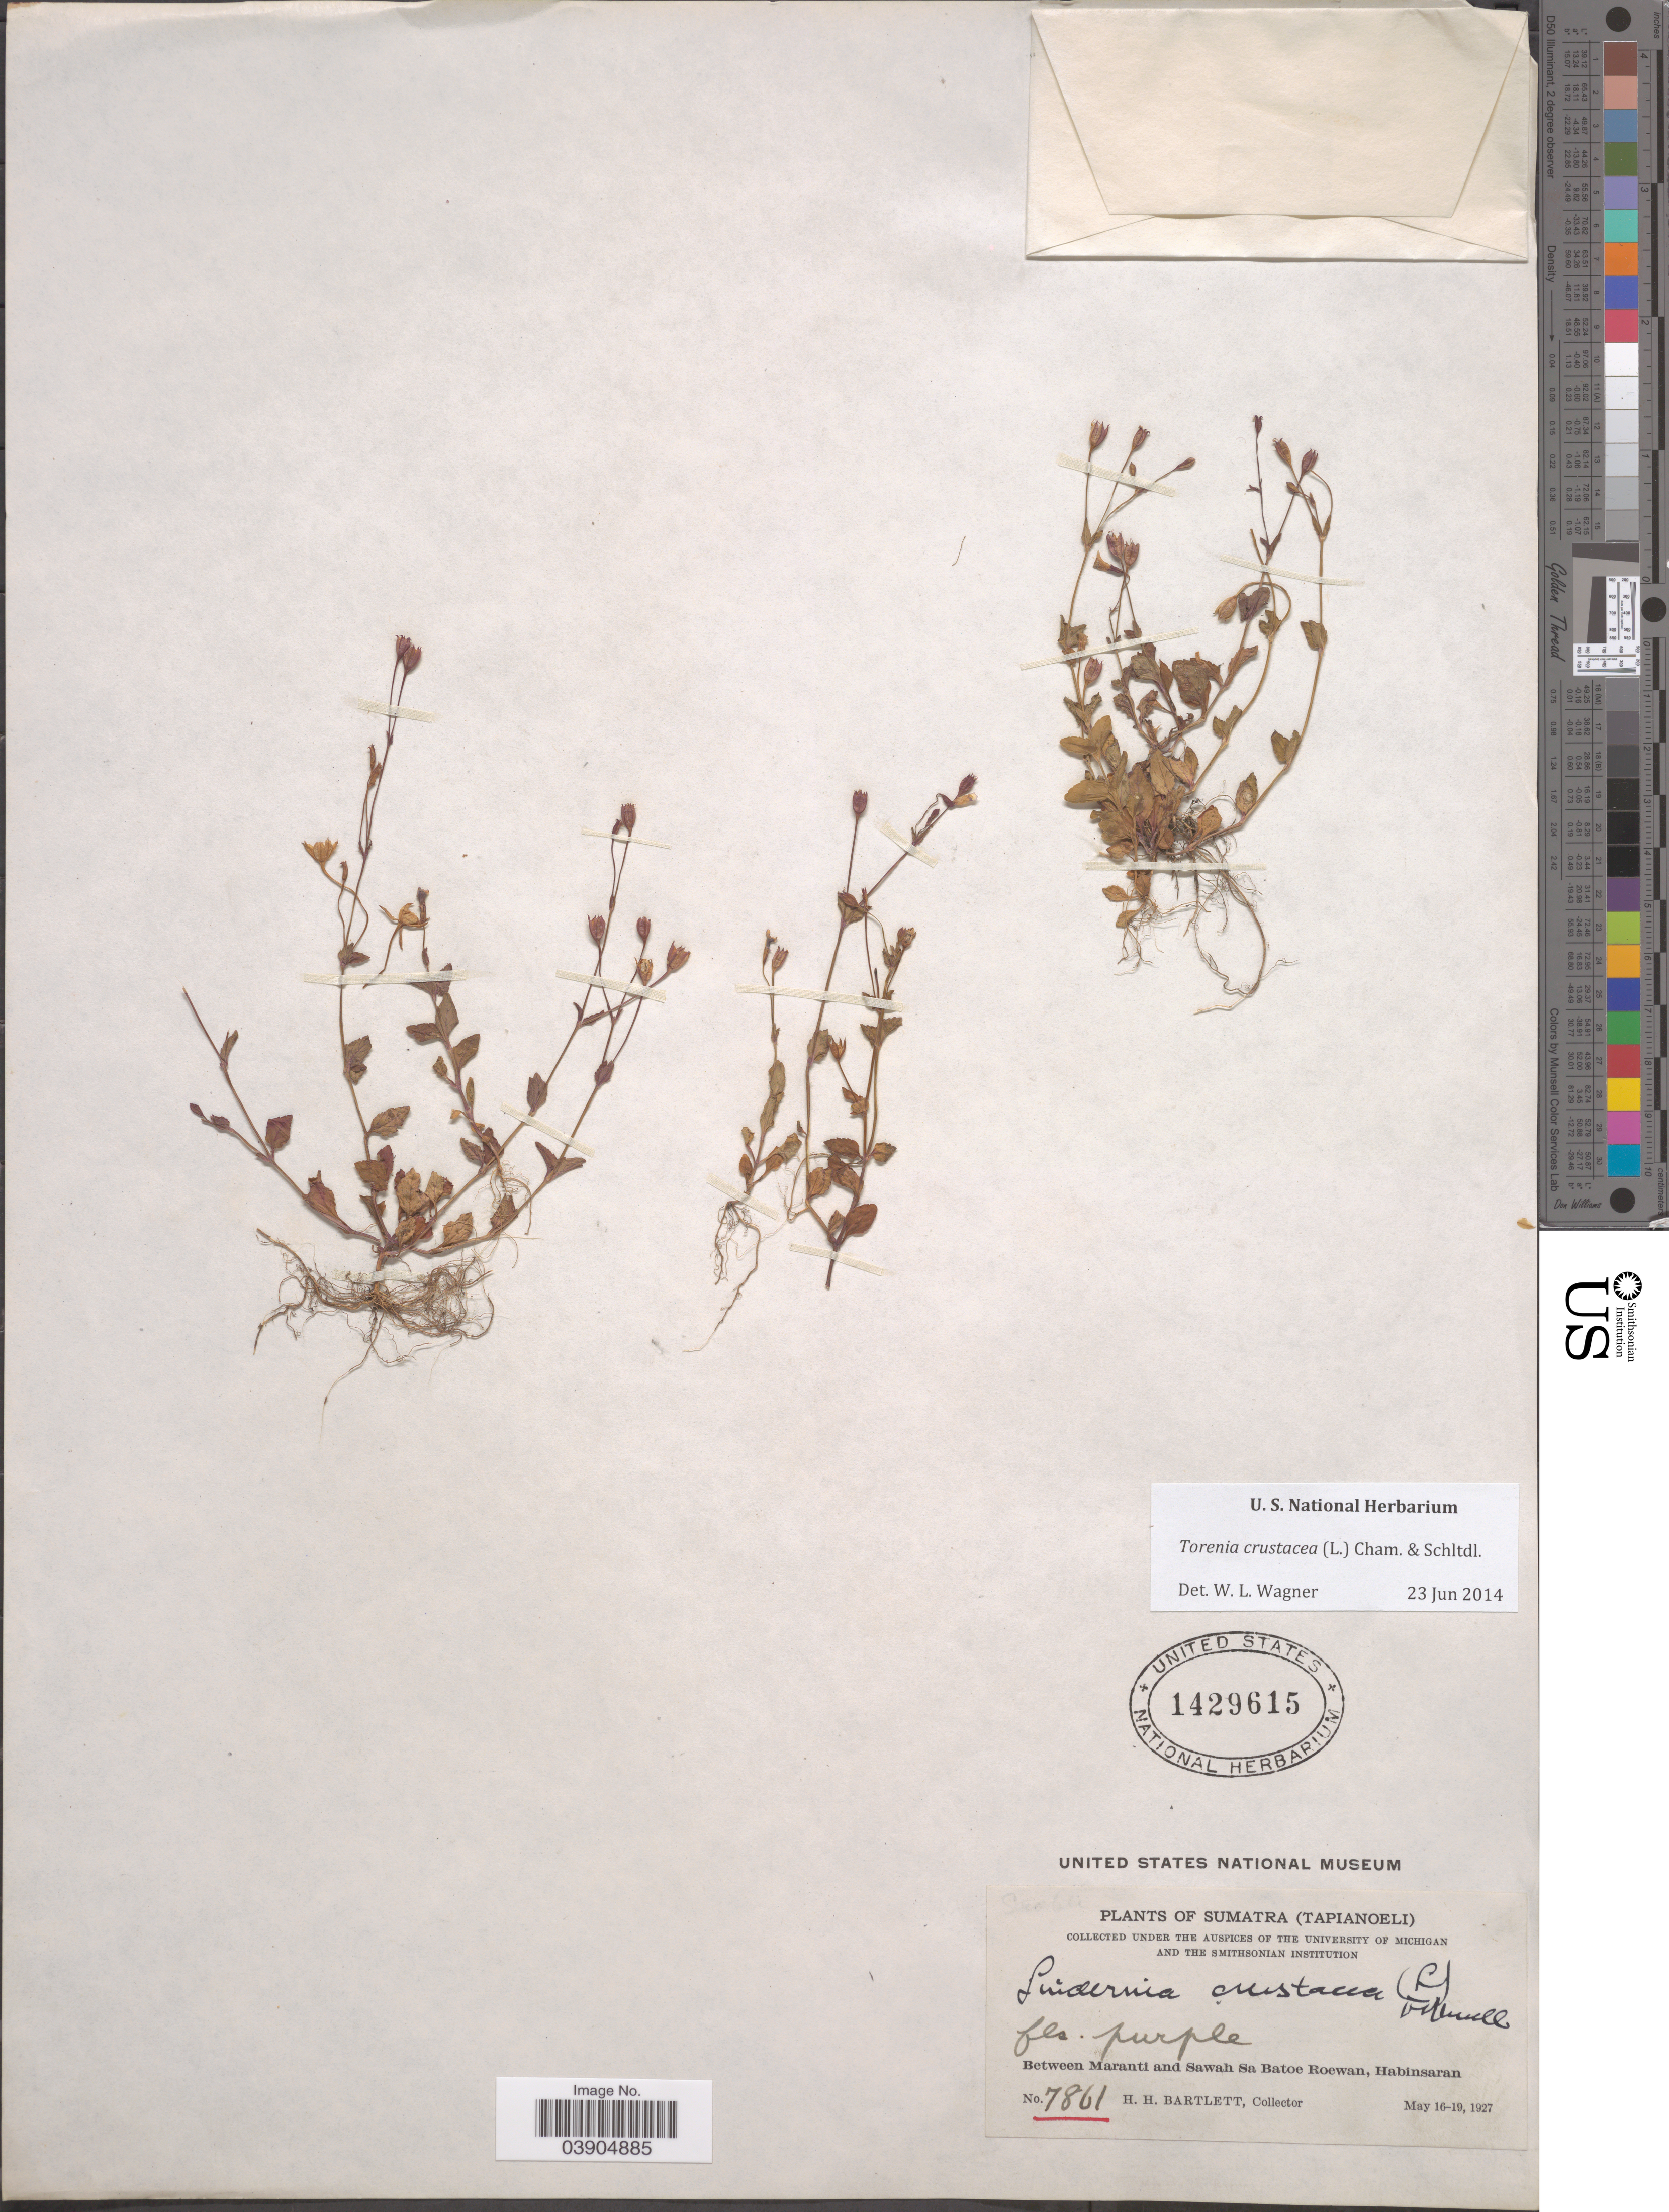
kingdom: Plantae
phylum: Tracheophyta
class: Magnoliopsida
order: Lamiales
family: Linderniaceae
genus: Lindernia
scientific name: Lindernia crustacea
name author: (L.) F. Muell.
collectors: H. H. Bartlett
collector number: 7861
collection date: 1927-05-16/1927-05-19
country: Indonesia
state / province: Sumatra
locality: Tapianoeli. Between Maranti and Sawah Sa Batoe Roewan, Habinsaran.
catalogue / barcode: US 1429615